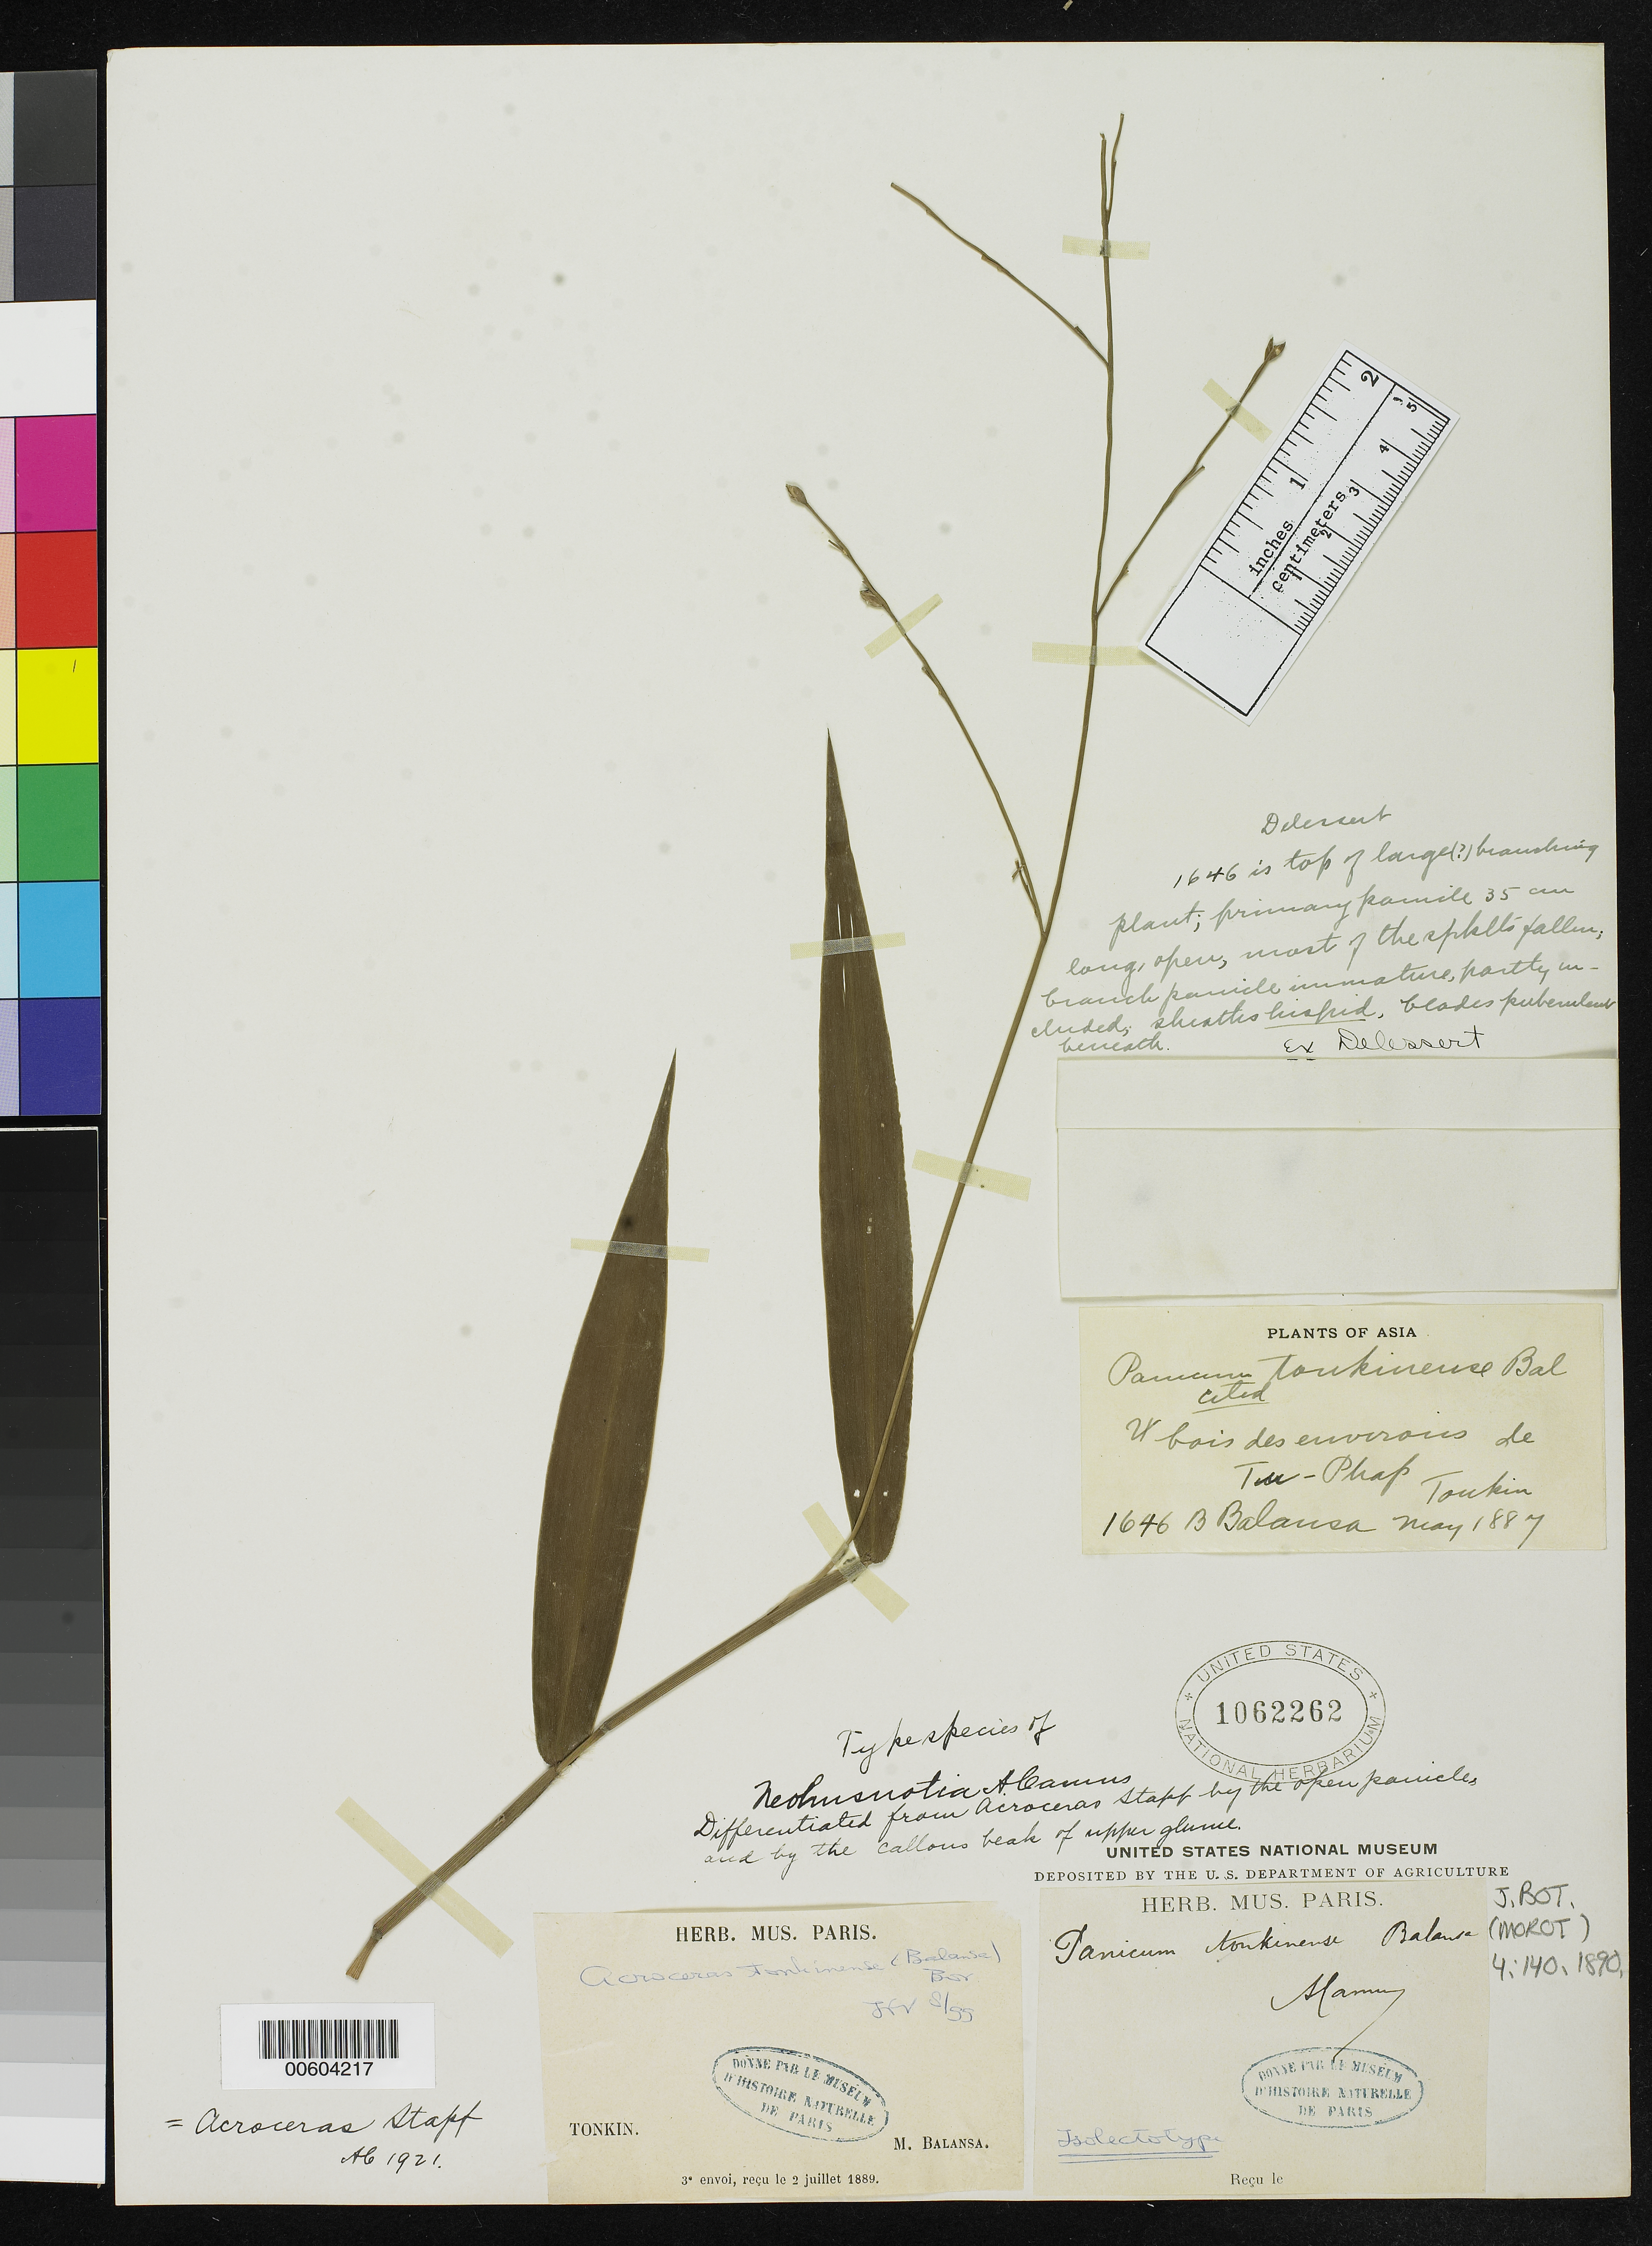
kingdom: Plantae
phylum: Tracheophyta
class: Liliopsida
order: Poales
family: Poaceae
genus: Panicum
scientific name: Panicum tonkinense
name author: Balansa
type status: Isolectotype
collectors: B. Balansa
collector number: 1646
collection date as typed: May 1887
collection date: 1887-05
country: Vietnam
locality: Bois des environs de Tu-phap.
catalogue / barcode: US 1062262